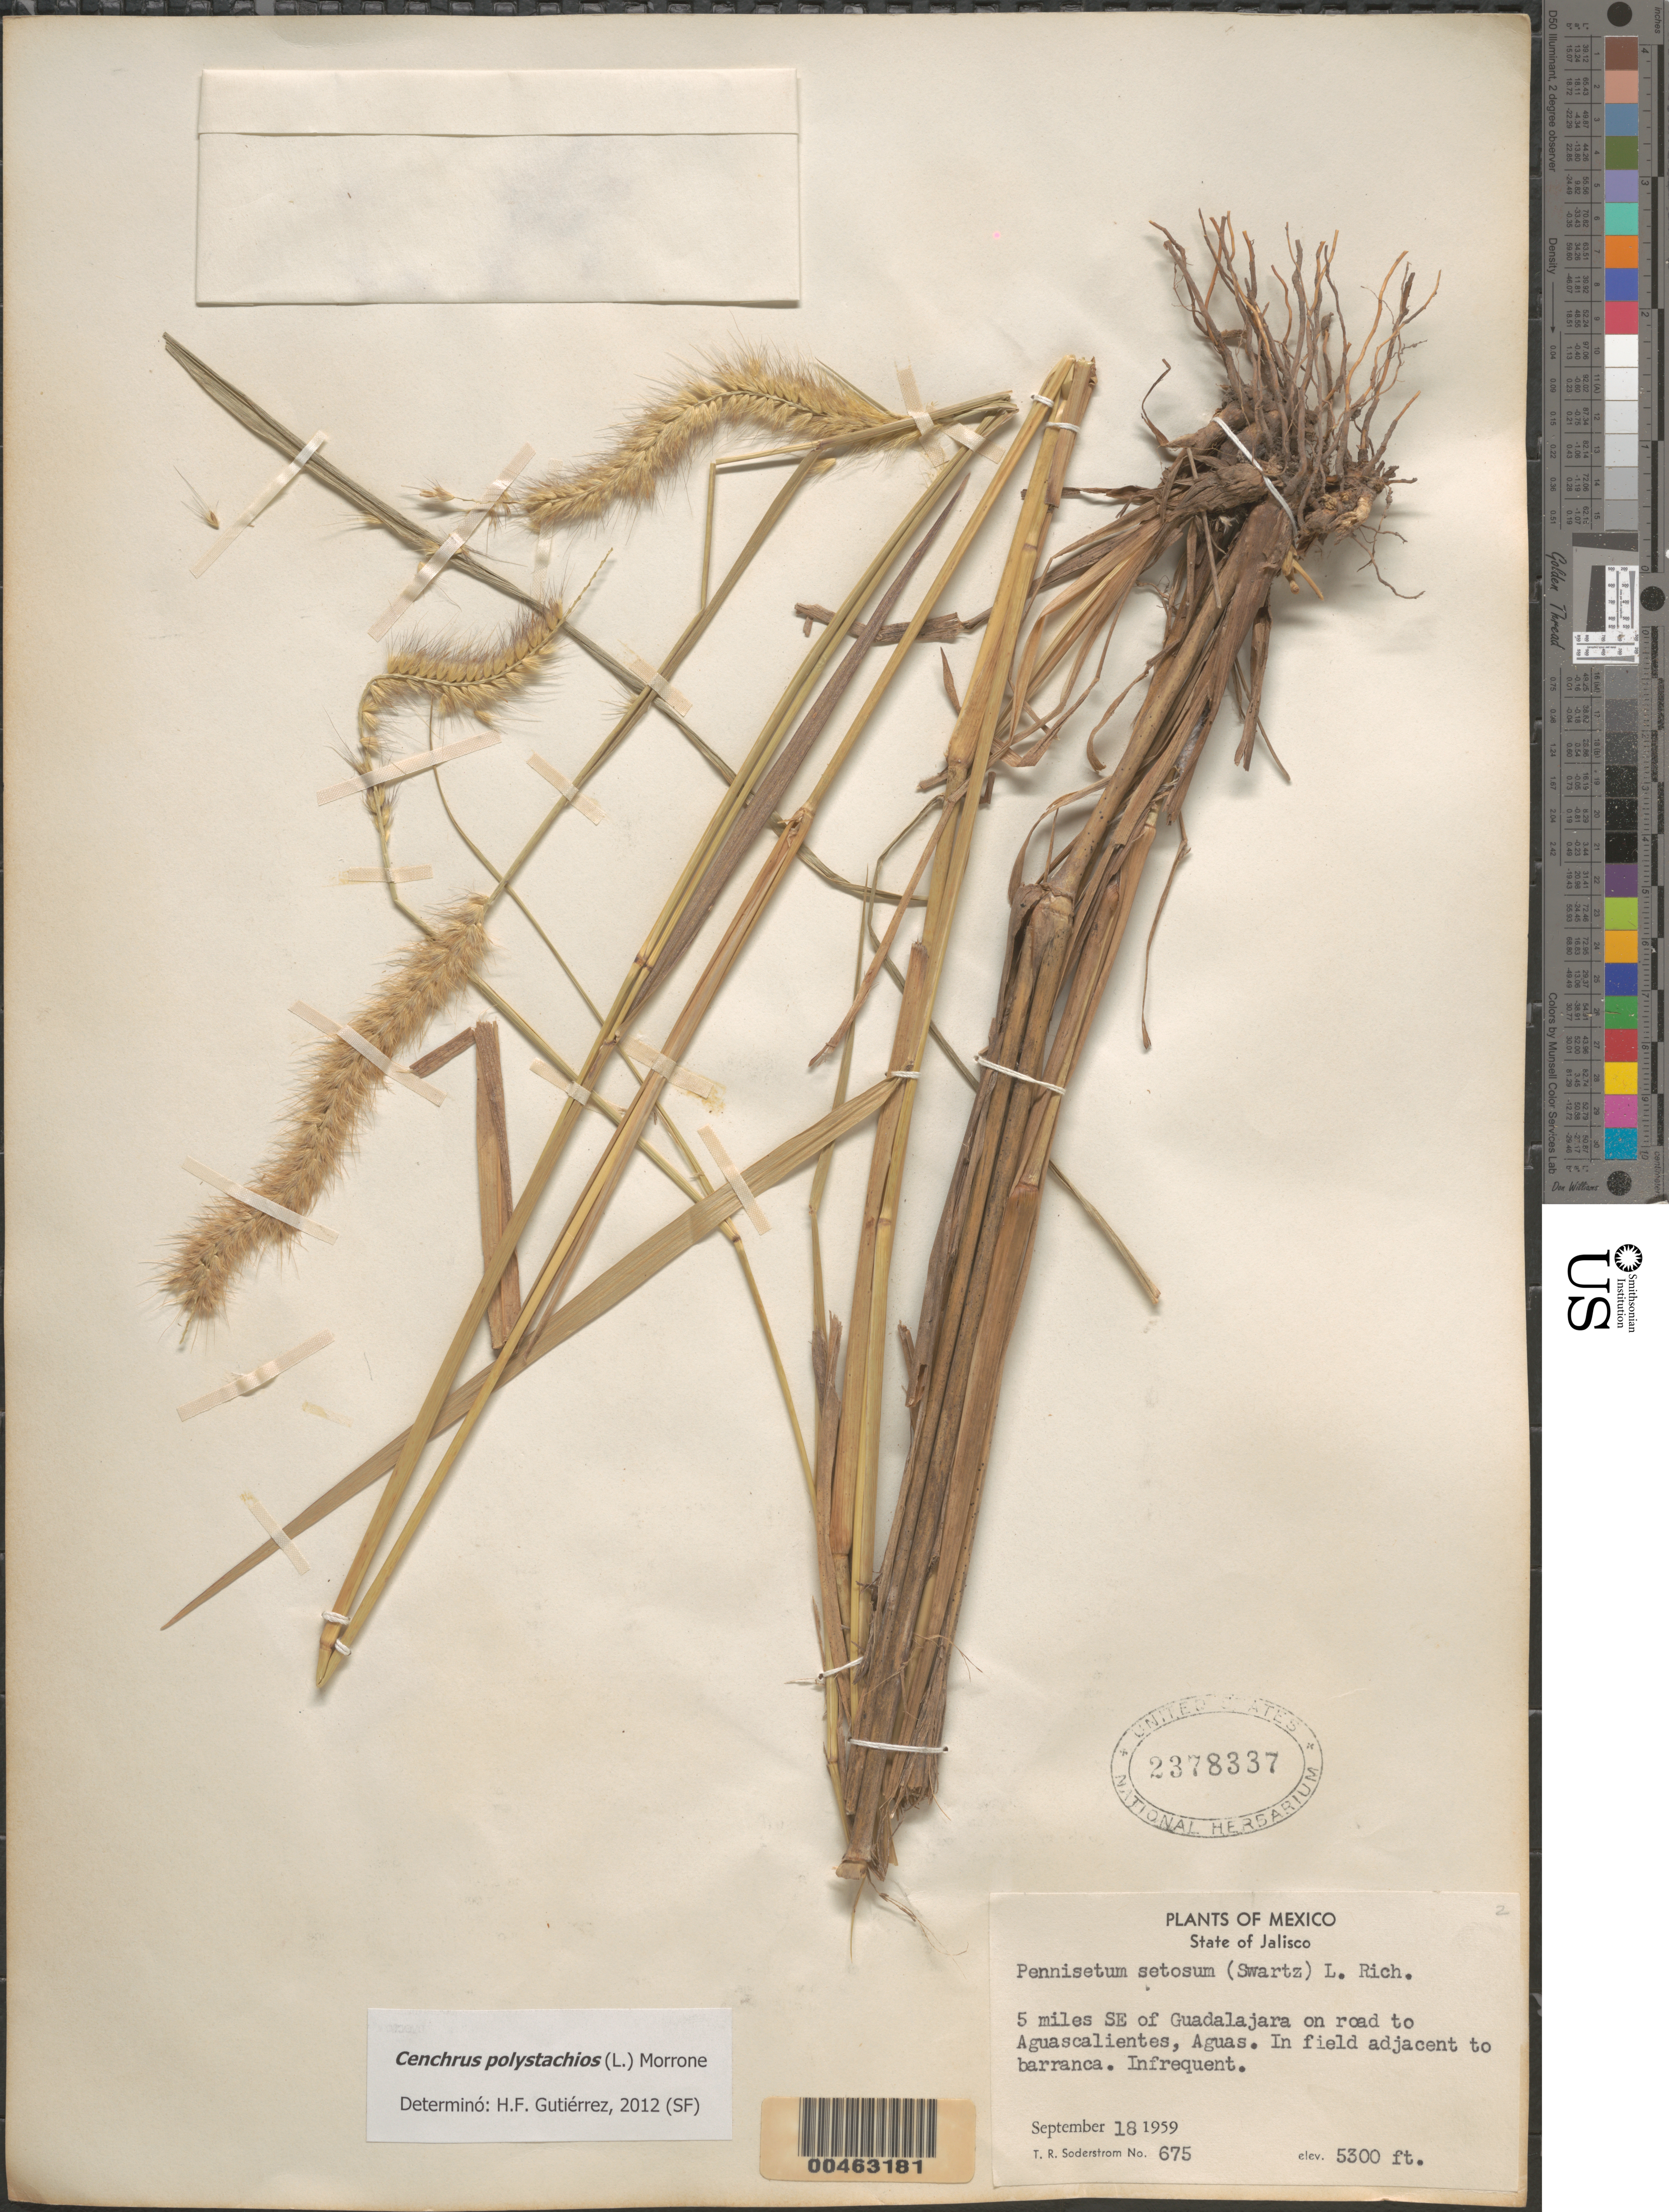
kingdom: Plantae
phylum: Tracheophyta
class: Liliopsida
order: Poales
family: Poaceae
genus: Cenchrus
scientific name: Cenchrus polystachios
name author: (L.) Morrone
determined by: Gutiérrez, H. F.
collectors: T. R. Soderstrom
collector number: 675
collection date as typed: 18 Sep 1959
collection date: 1959-09-18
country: Mexico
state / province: Jalisco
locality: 5 mi SE of Guadalajara on rd to Aguascalientes, Aguascalientes.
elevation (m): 1615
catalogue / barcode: US 2378337